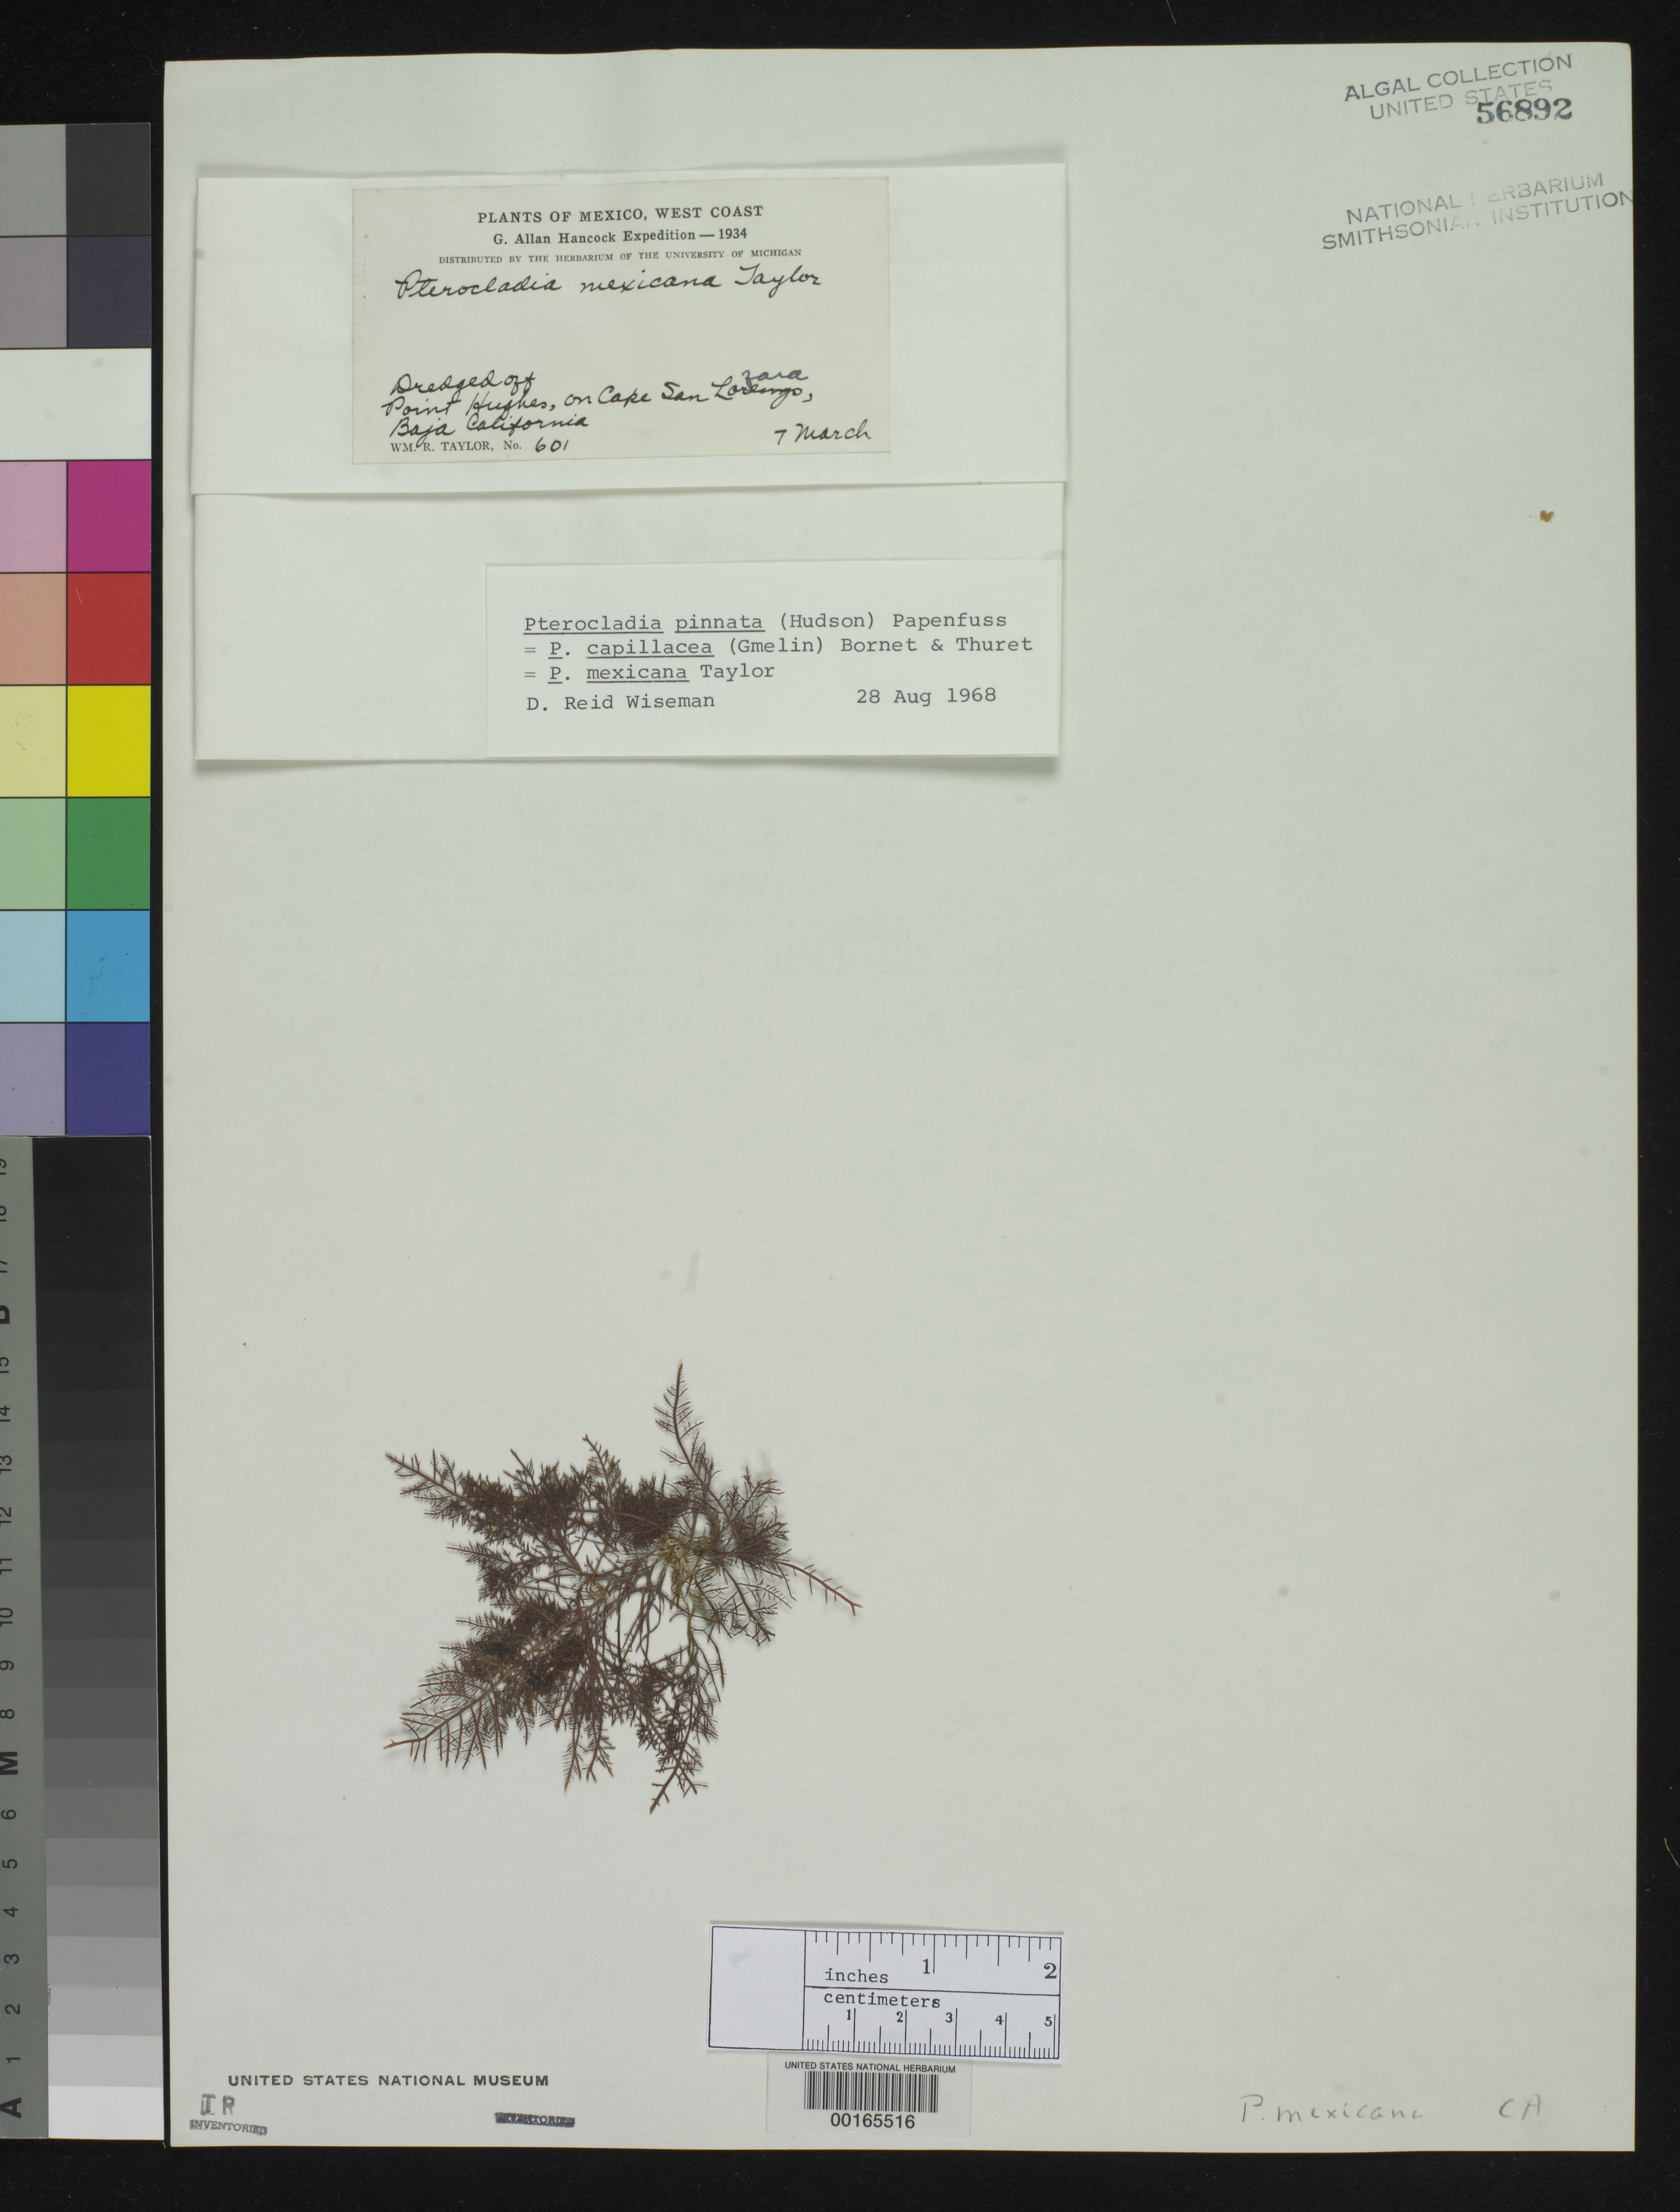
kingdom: Plantae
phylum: Rhodophyta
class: Florideophyceae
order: Gelidiales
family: Pterocladiaceae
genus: Pterocladia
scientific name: Pterocladia mexicana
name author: W.R. Taylor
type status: Isotype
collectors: W. R. Taylor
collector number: WRT 34-601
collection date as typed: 07 Mar 1934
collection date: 1934-03-07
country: Mexico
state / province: Baja California Sur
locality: Punta Hughes, Cabo San Lazaro.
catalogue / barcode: US 56892